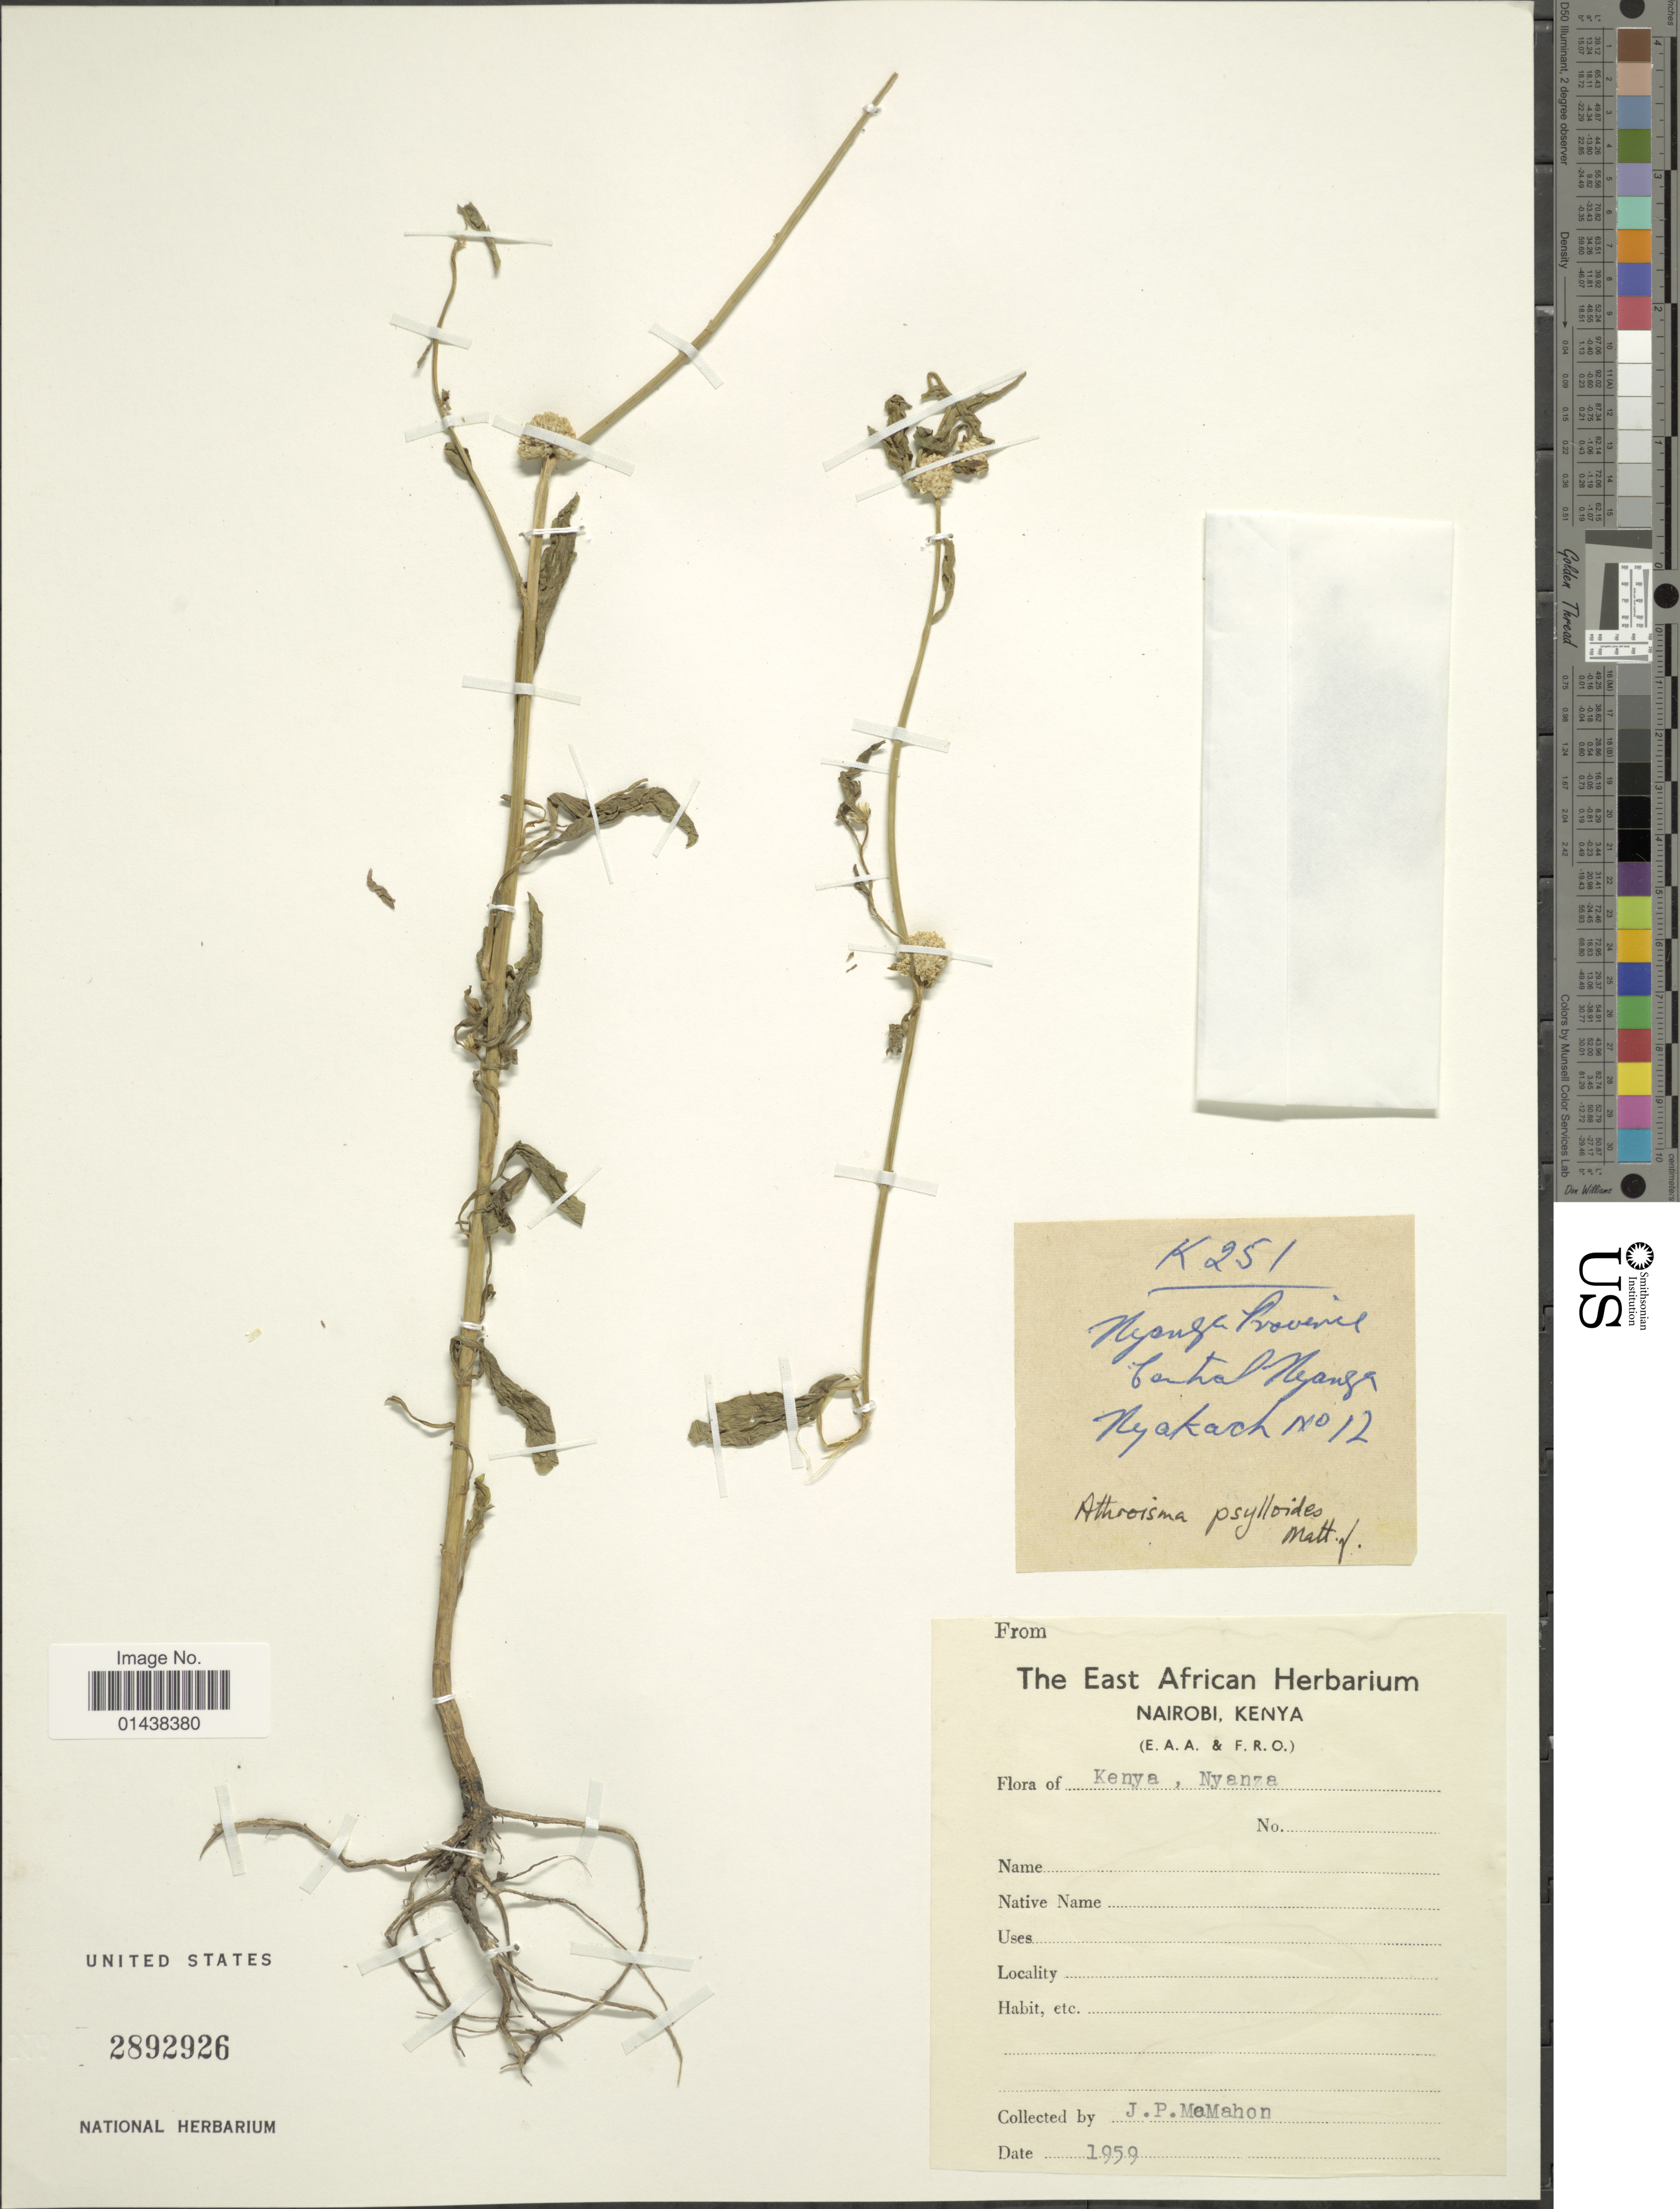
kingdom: Plantae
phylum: Tracheophyta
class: Magnoliopsida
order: Asterales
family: Asteraceae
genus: Athroisma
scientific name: Athroisma psyllioides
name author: (Oliv.) Mattf.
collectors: J. Mcmahon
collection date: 1959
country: Kenya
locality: Nyanza (obsolete)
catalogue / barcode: US 2892926